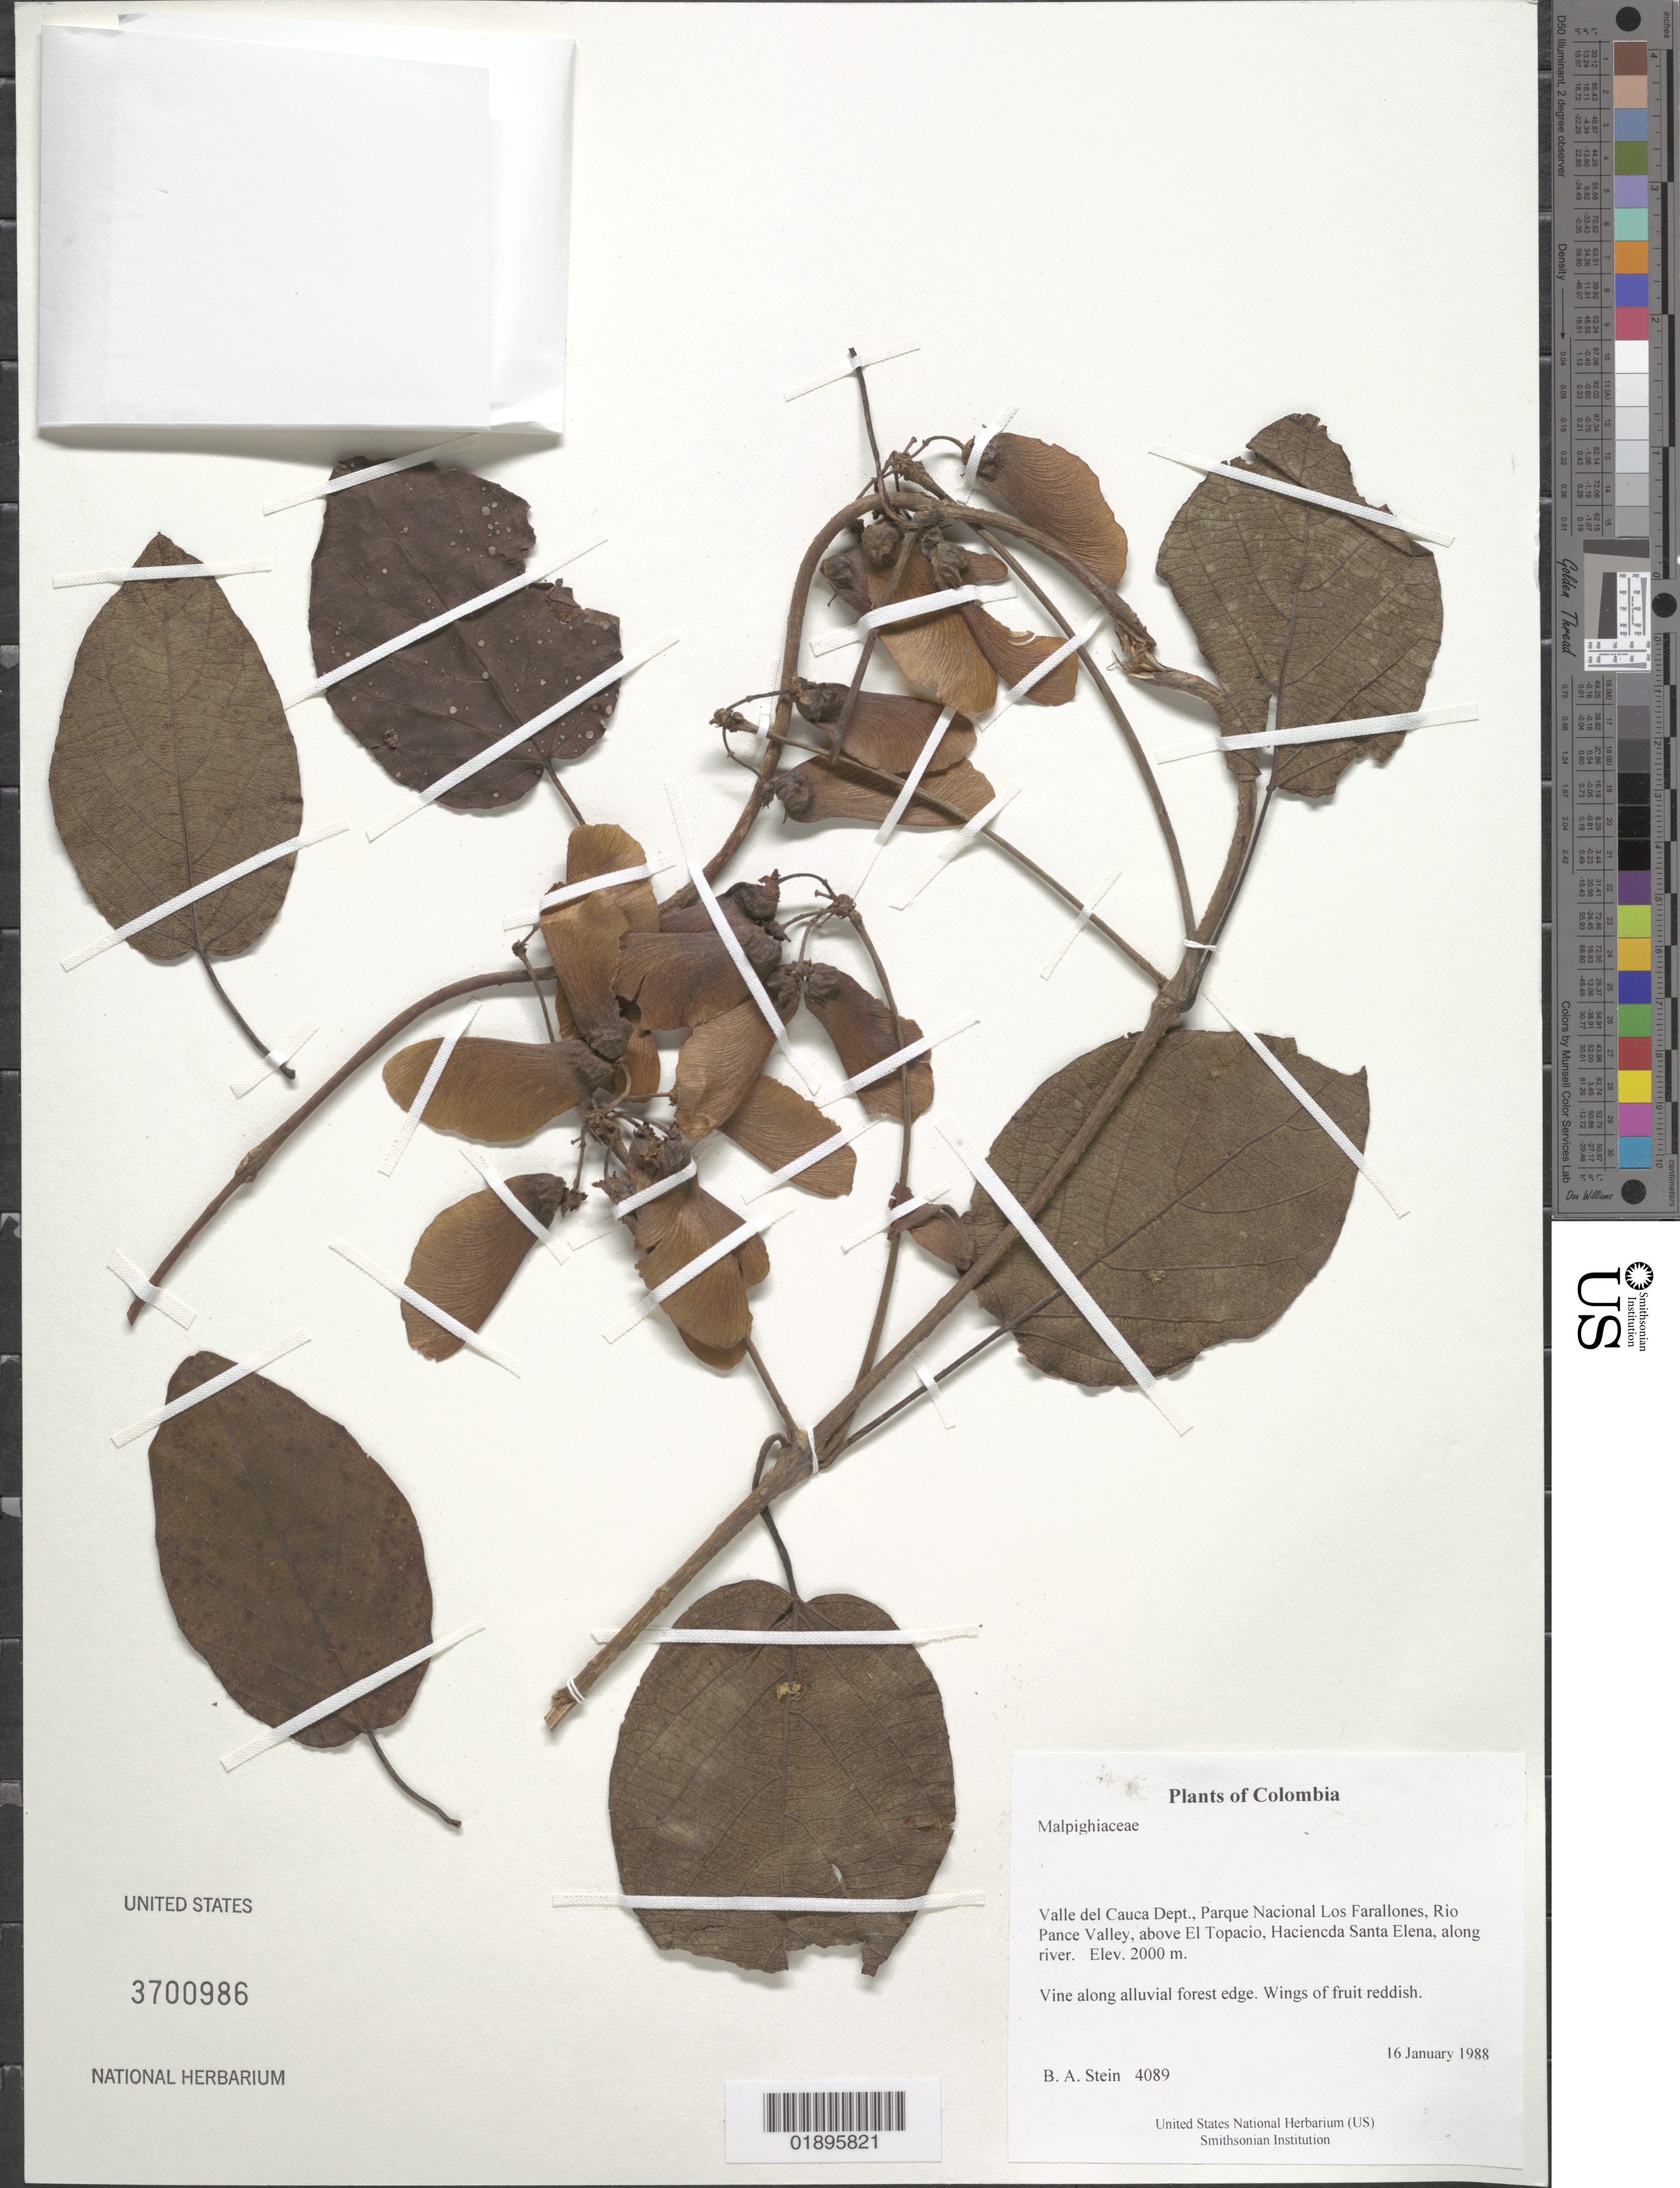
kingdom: Plantae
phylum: Tracheophyta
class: Magnoliopsida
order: Malpighiales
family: Malpighiaceae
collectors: B. A. Stein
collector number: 4089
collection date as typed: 16 January 1988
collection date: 1988-01-16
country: Colombia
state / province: Valle del Cauca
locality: Parque Nacional Los Farallones, Rio Pance Valley, above El Topacio, Haciencda Santa Elena, along river.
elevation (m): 2000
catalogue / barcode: US 3700986